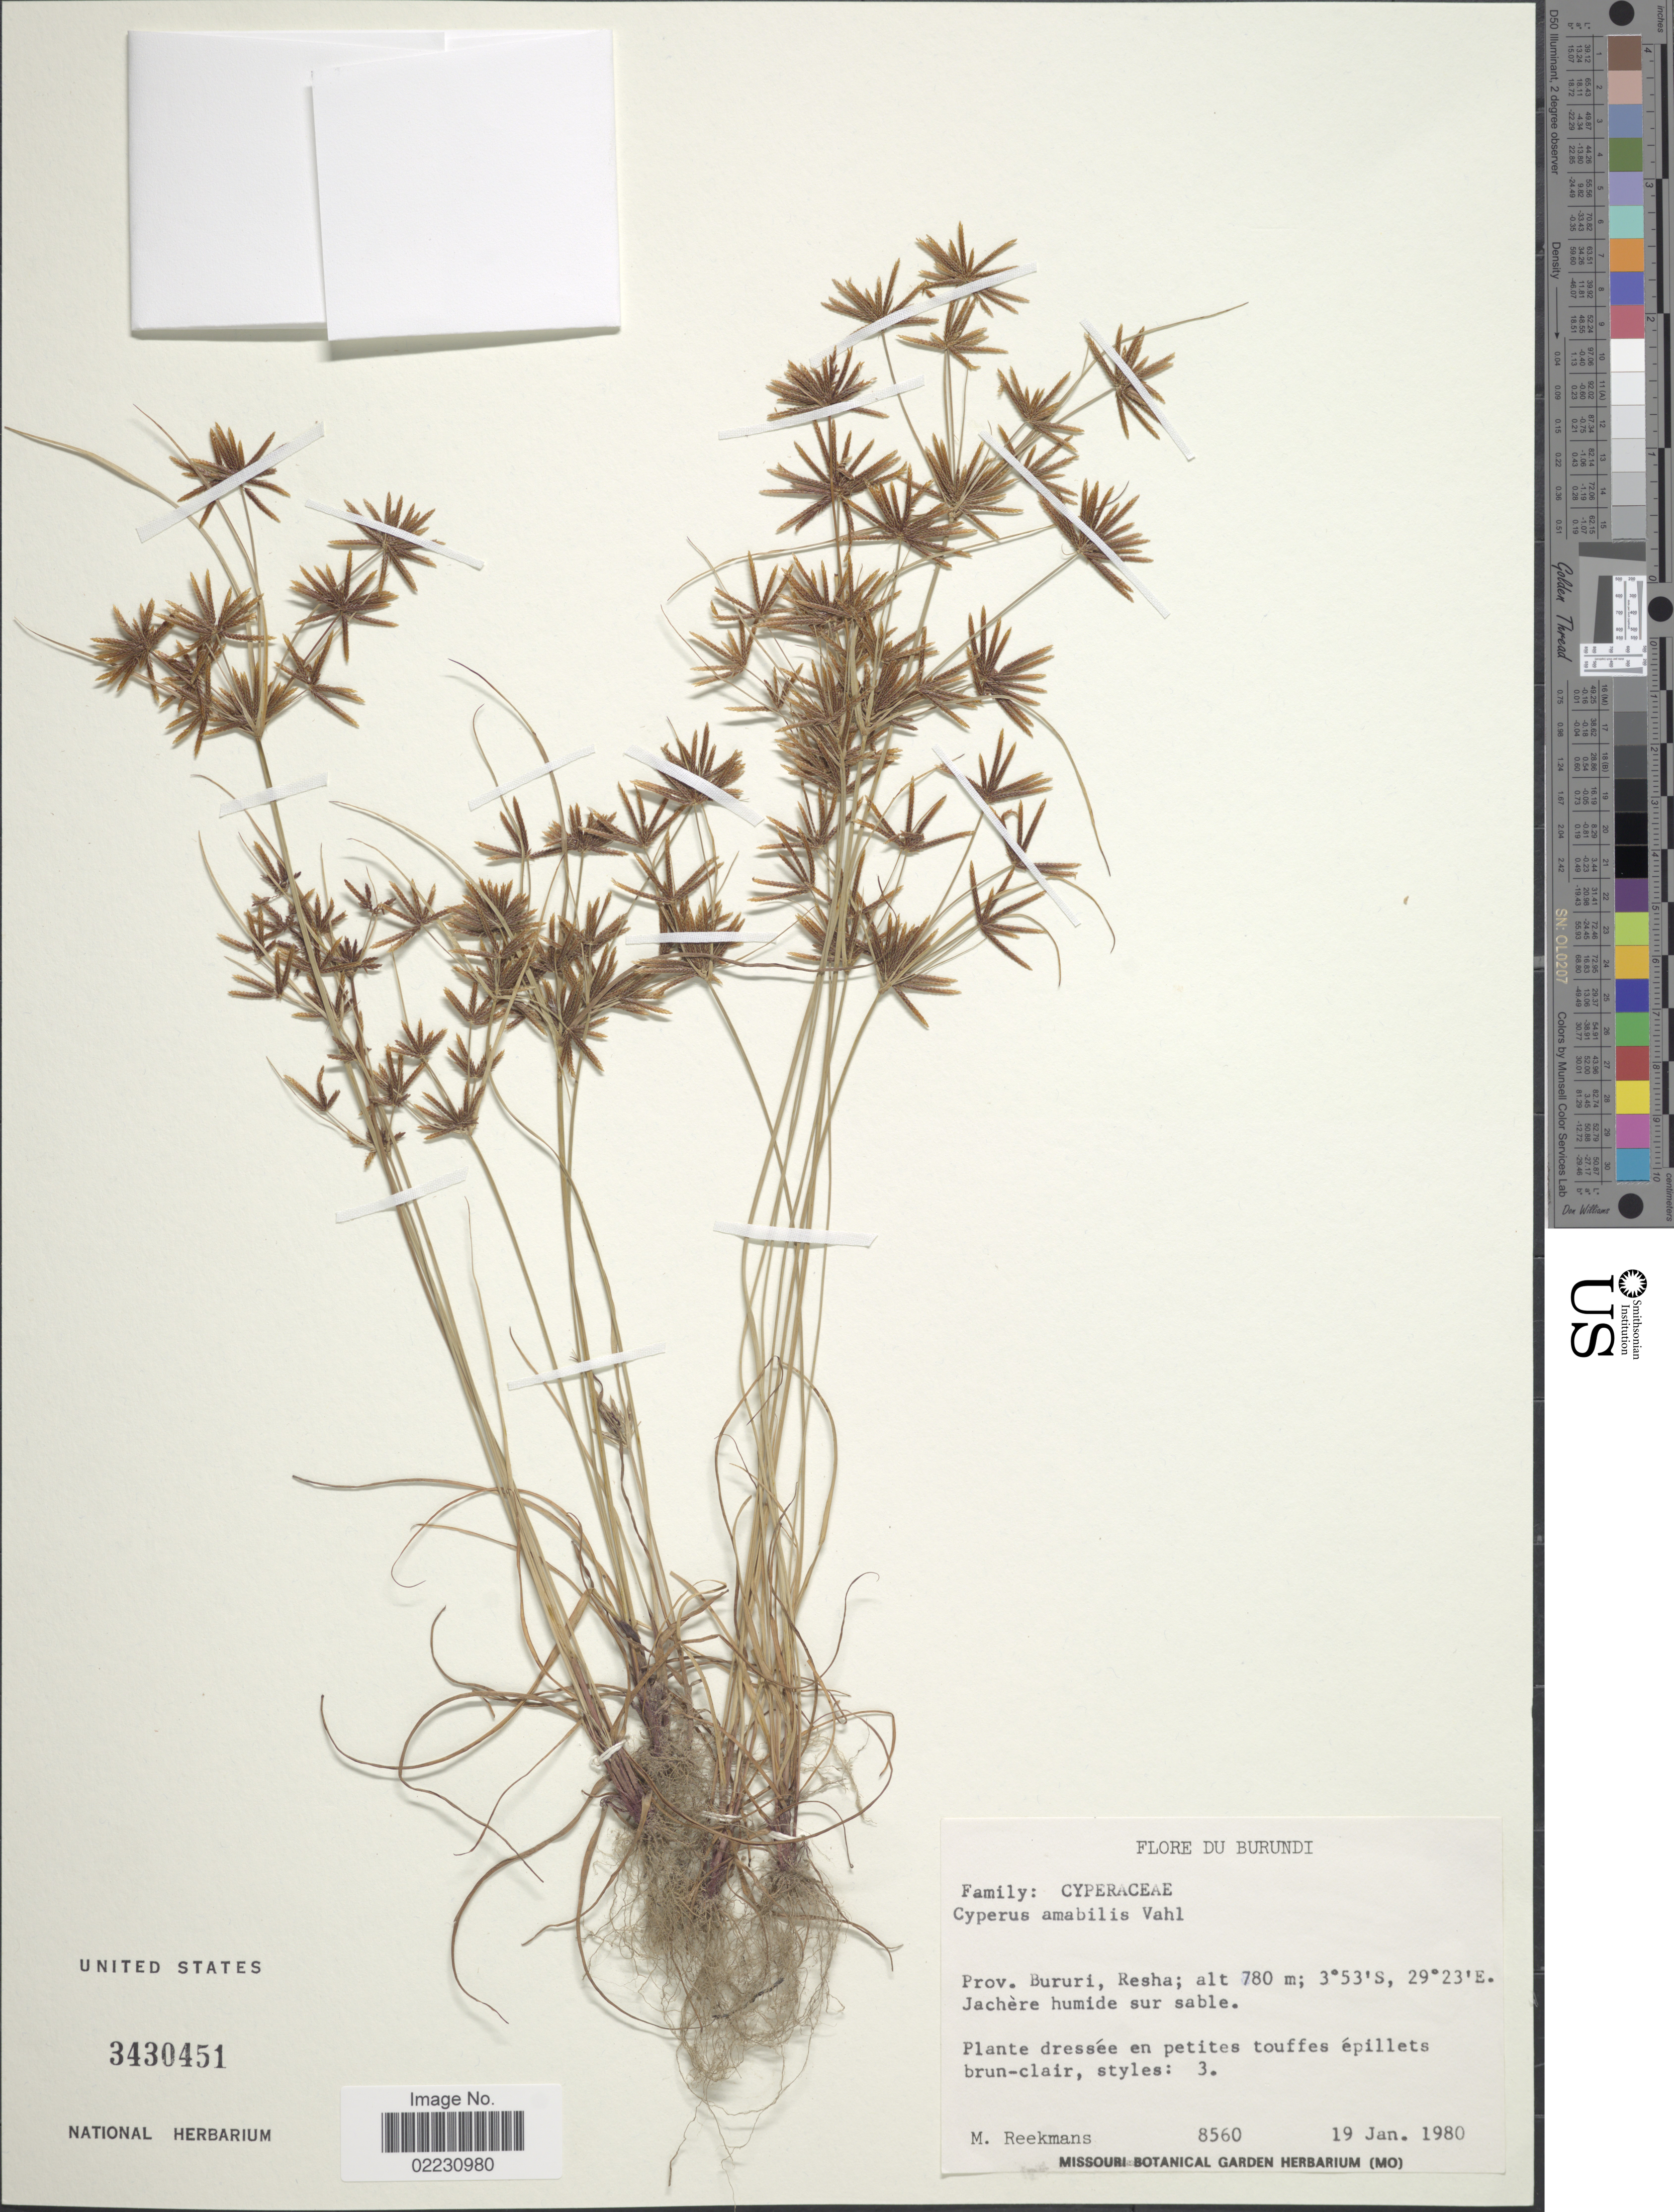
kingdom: Plantae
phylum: Tracheophyta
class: Liliopsida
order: Poales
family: Cyperaceae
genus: Cyperus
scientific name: Cyperus amabilis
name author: Vahl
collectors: M. Reekmans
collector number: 8560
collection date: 1980-01-19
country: Burundi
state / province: Bururi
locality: Burundi. Prov.Bururi, Resha. Jachere humide sur sable.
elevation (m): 780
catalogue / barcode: US 3430451